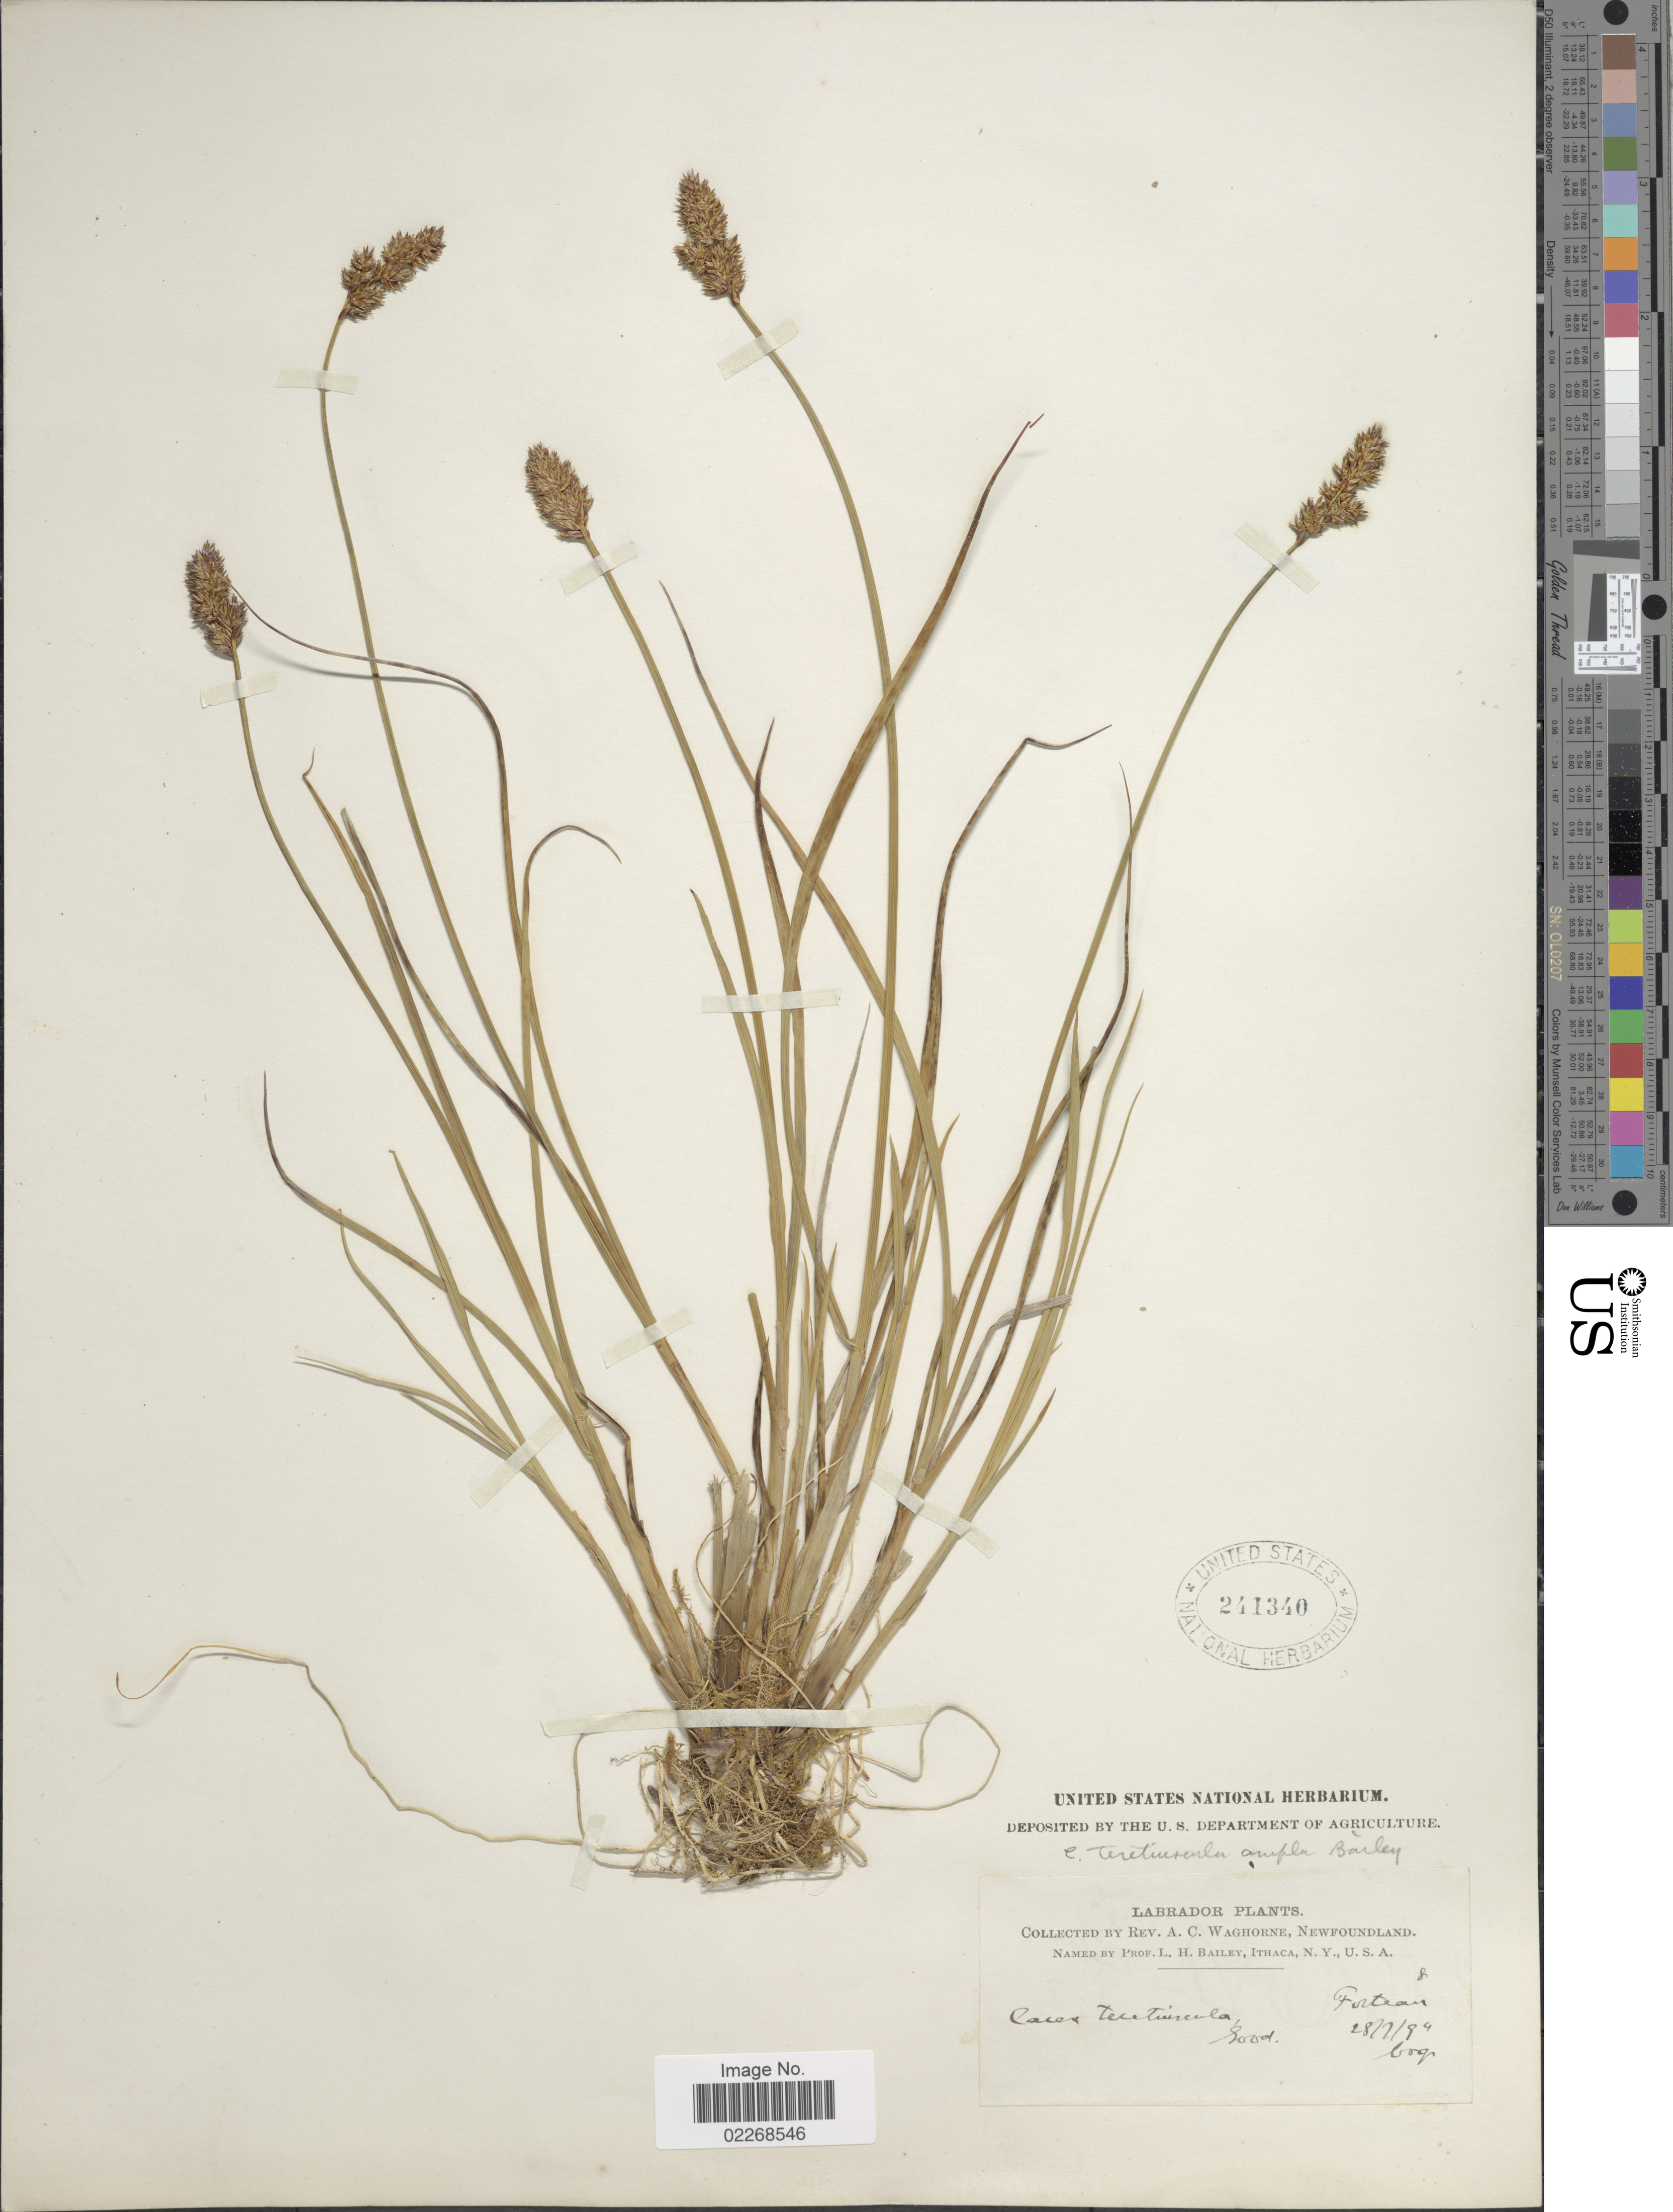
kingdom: Plantae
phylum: Tracheophyta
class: Liliopsida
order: Poales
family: Cyperaceae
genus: Carex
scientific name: Carex diandra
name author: Schrank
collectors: A. Waghorne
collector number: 8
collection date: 1894-07-28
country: Canada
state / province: Newfoundland and Labrador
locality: Labrador, Forteau.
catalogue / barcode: US 241340